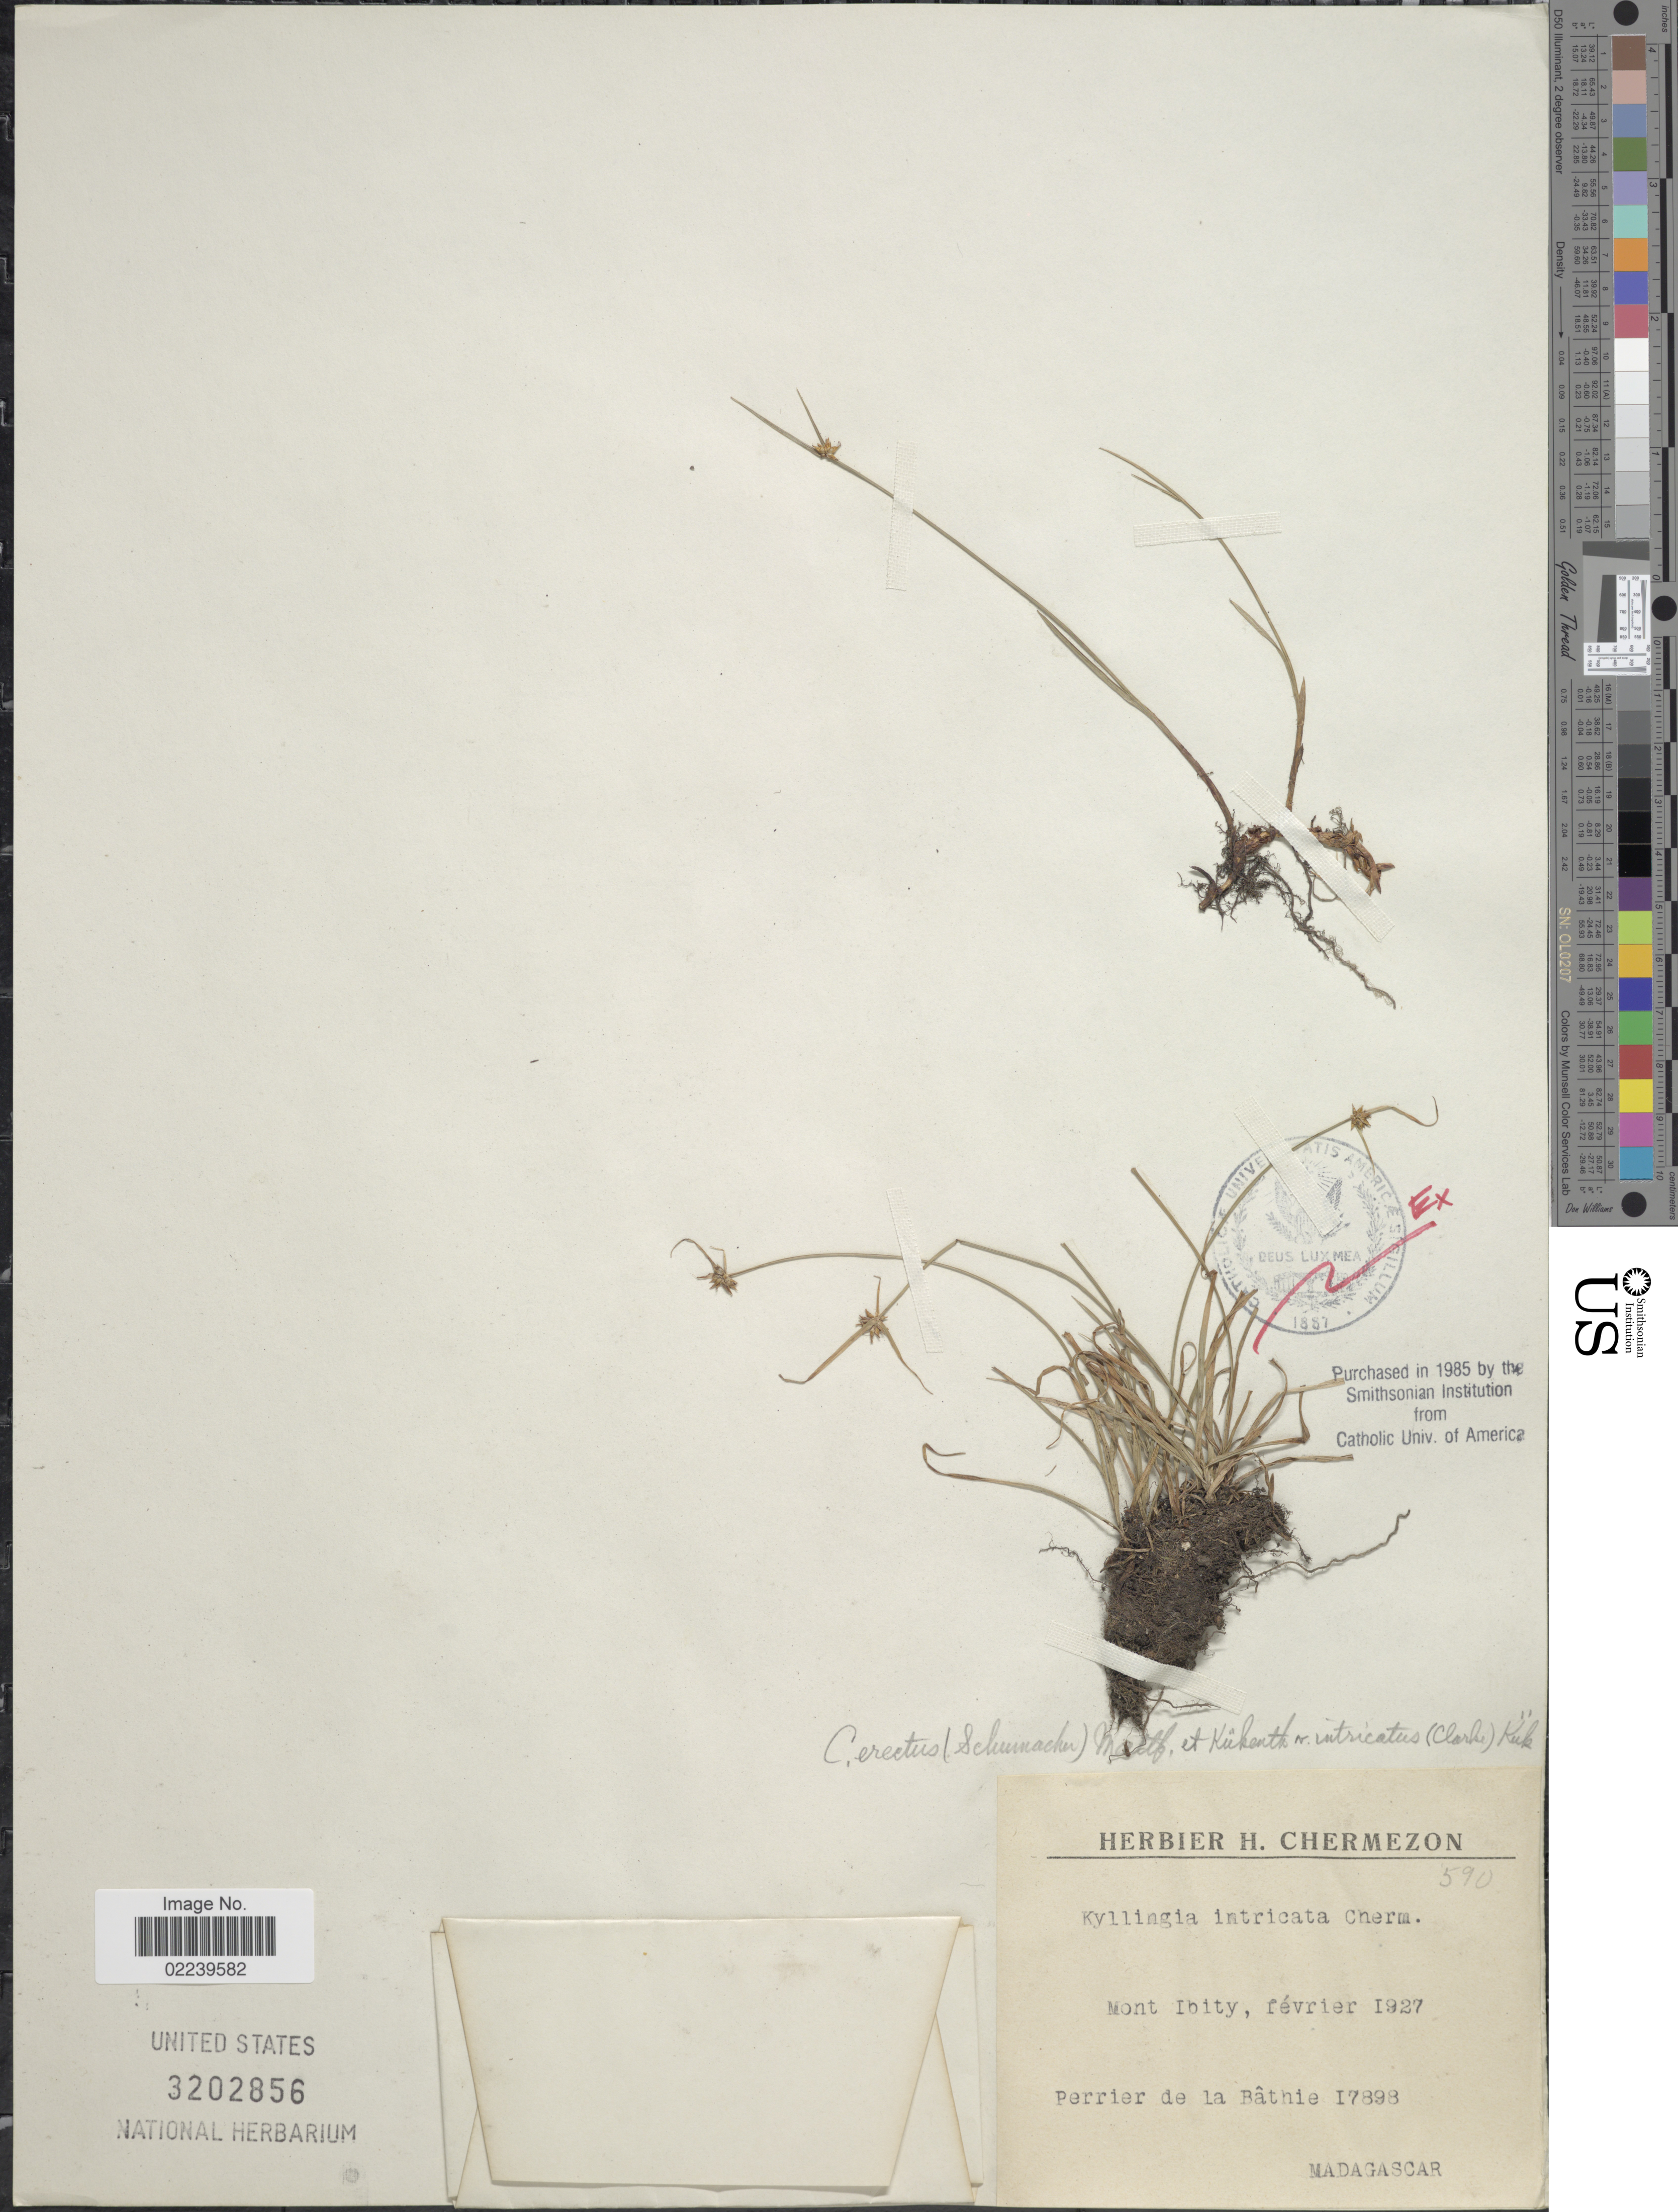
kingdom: Plantae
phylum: Tracheophyta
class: Liliopsida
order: Poales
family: Cyperaceae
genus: Cyperus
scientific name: Cyperus auratus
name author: (Nees) Huygh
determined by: Strong, M. T., (US), Smithsonian Institution - National Museum of Natural History (UNITED STATES)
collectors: Perrier de la Bâthie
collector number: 17898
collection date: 1927-02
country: Madagascar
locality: Mont Ibity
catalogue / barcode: US 3202856